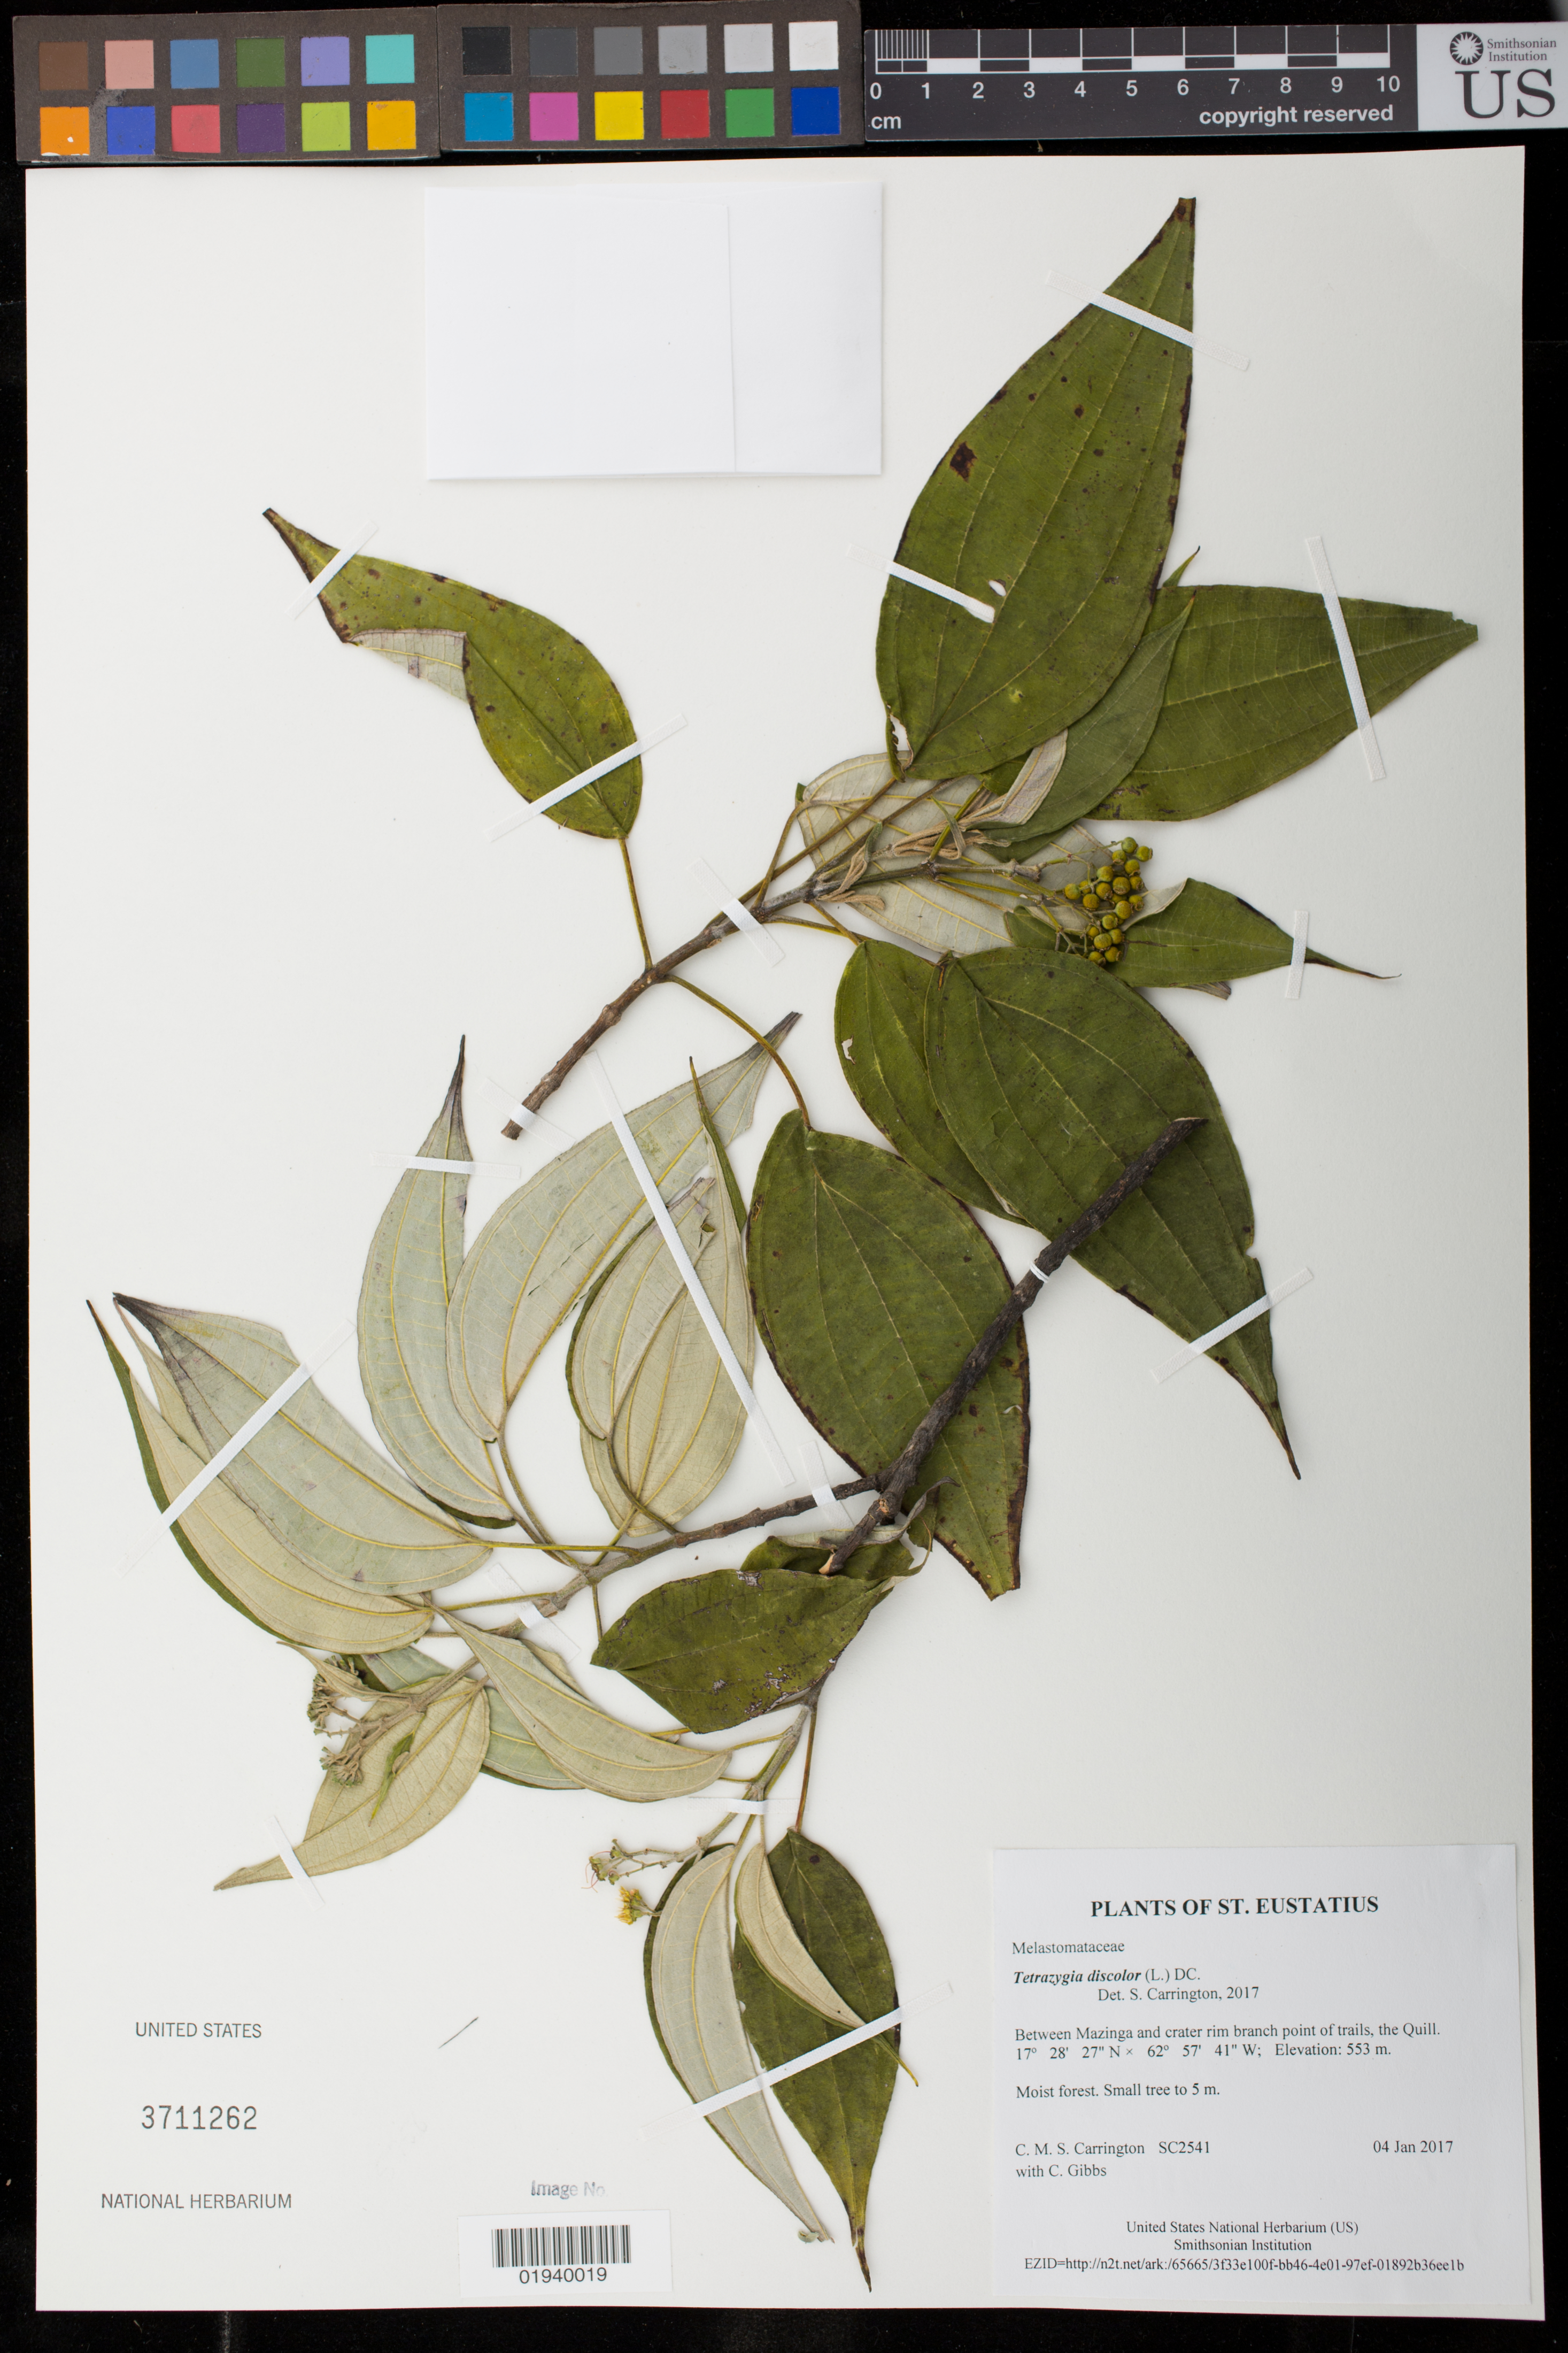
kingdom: Plantae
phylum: Tracheophyta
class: Magnoliopsida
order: Myrtales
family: Melastomataceae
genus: Tetrazygia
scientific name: Tetrazygia discolor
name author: (L.) DC.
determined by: Carrington, C. M. S.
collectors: C. M. S. Carrington & C. Gibbs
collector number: SC2541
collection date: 2017-01-04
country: Netherlands Antilles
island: St. Eustatius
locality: Between Mazinga and crater rim branch point of trails, the Quill.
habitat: Moist forest.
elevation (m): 553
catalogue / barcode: US 3711262